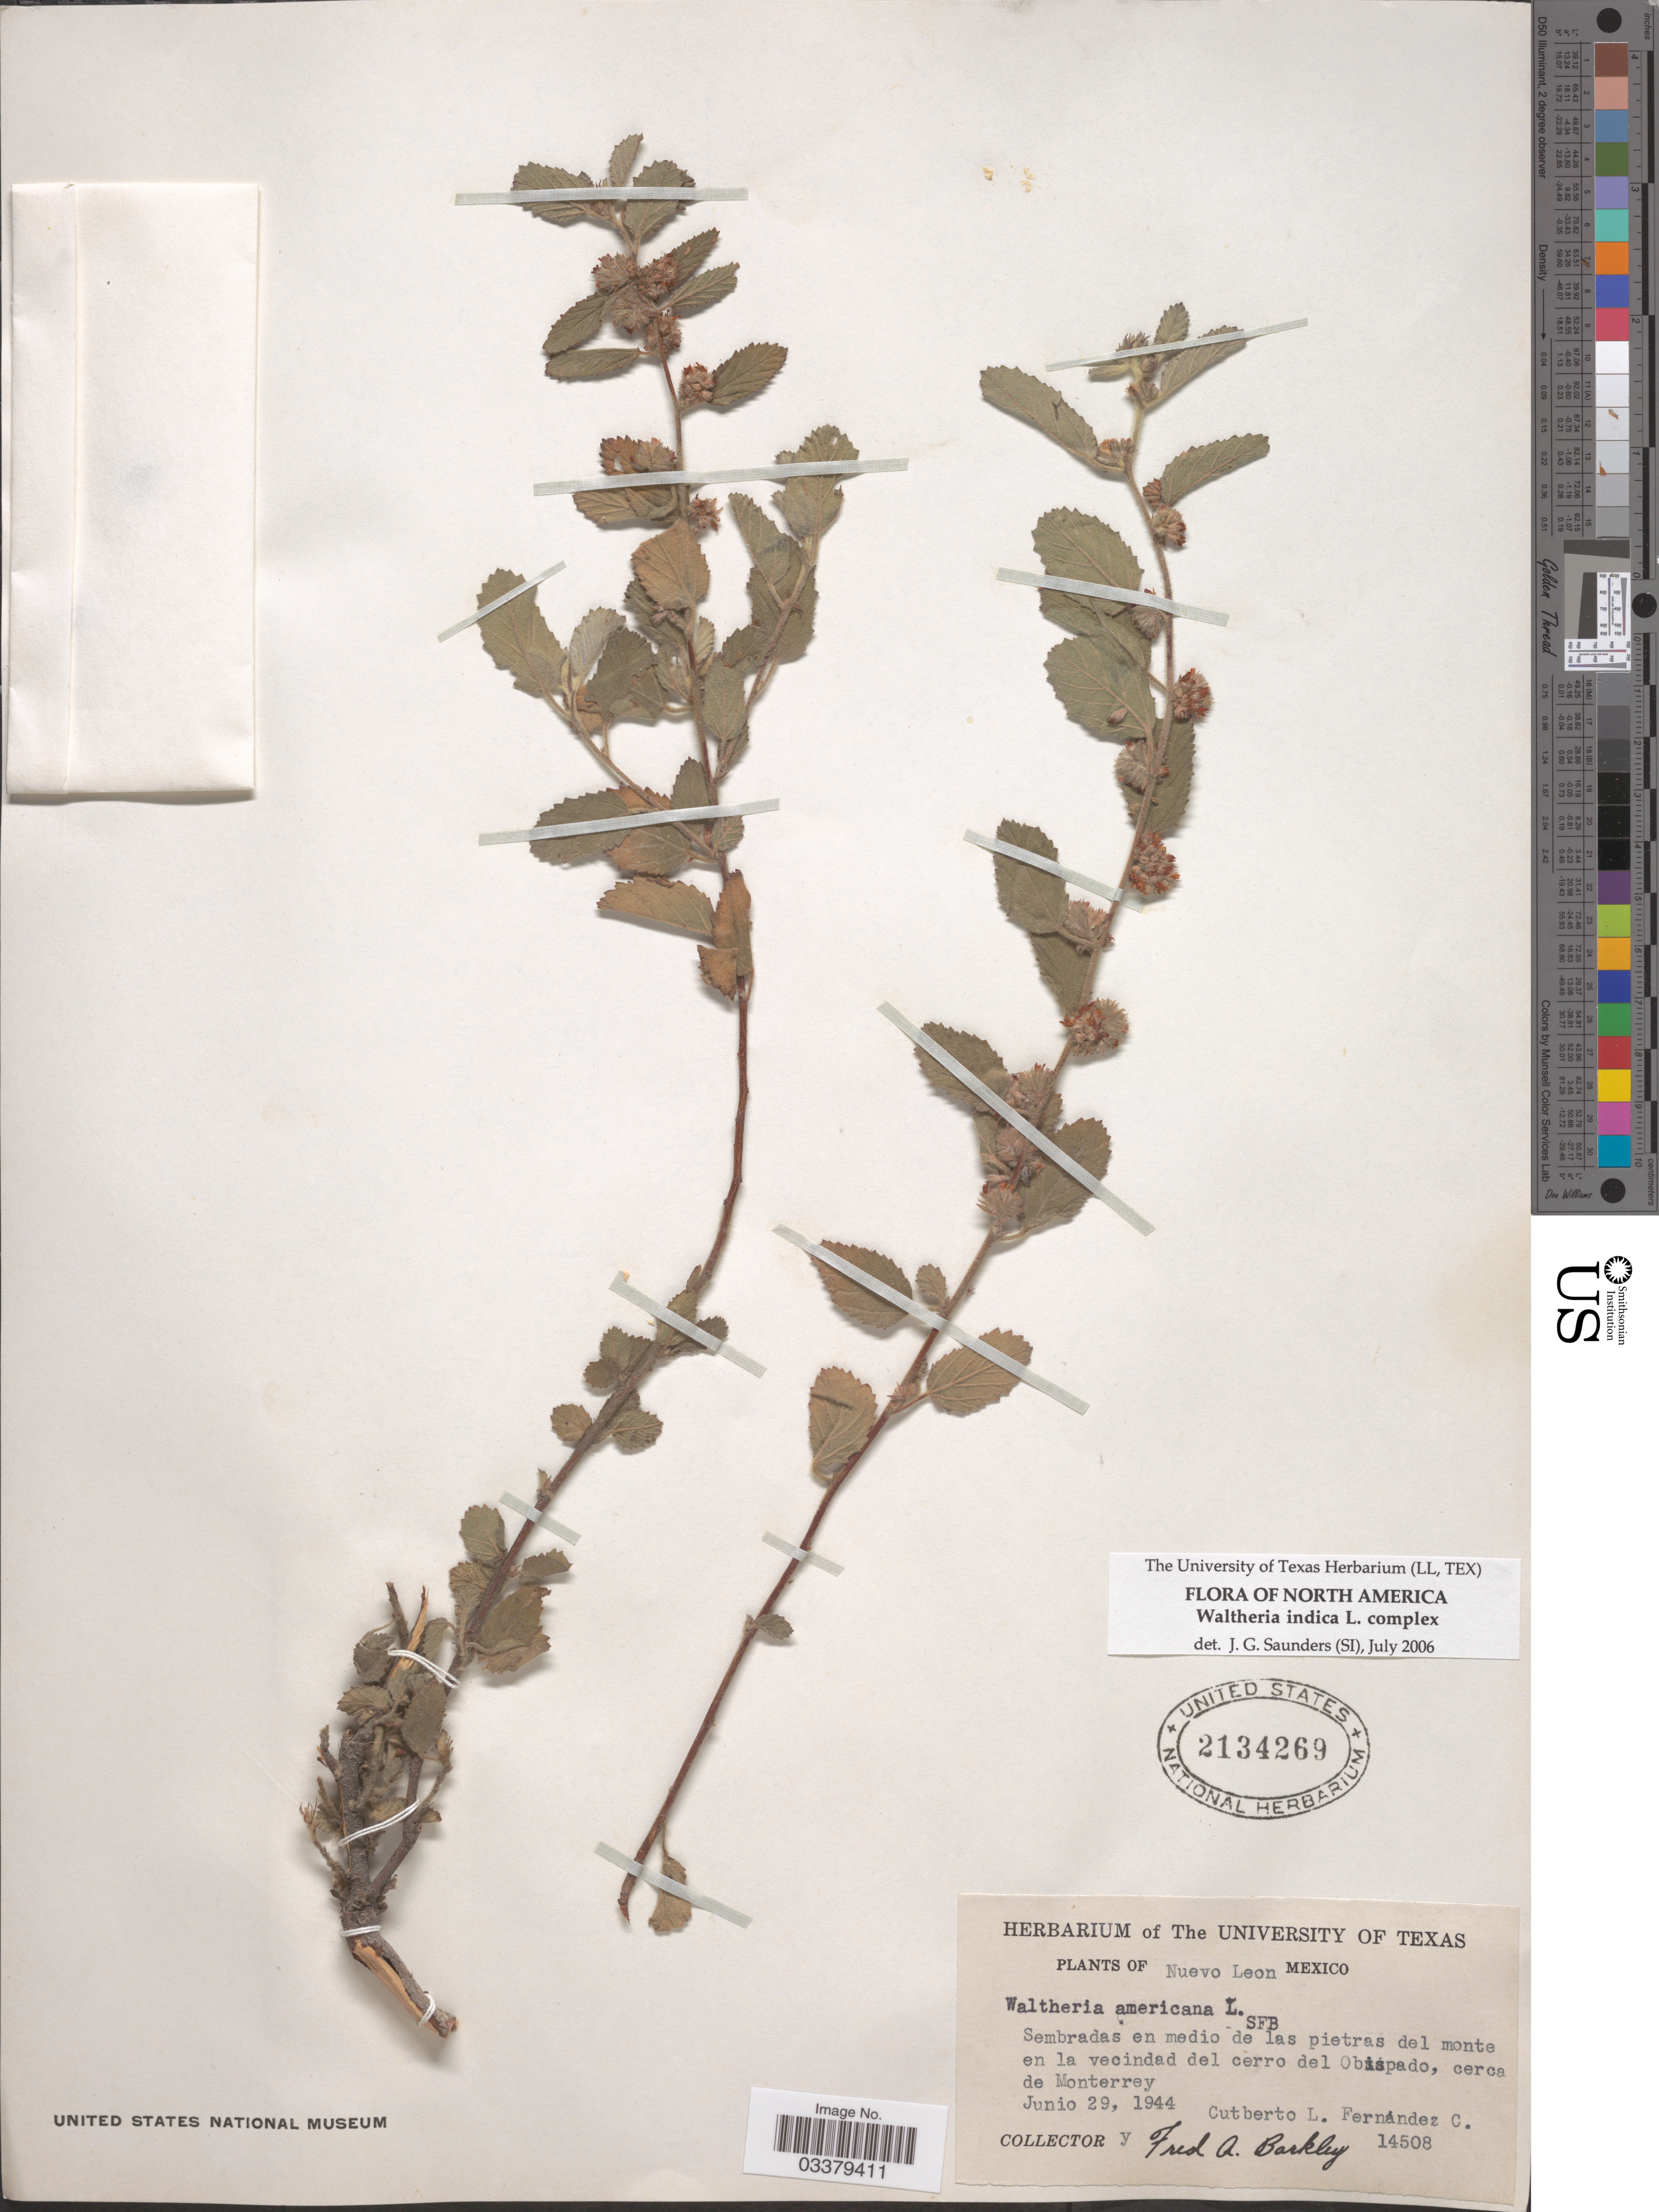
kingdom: Plantae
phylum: Tracheophyta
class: Magnoliopsida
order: Malvales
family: Malvaceae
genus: Waltheria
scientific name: Waltheria indica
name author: L.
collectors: C. L. Fernández C. & F. A. Barkley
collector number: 14508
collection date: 1944-06-29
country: Mexico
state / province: Nuevo León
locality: Sembradas en medio de las pietras del monte en la vecindad del cerro del Obispado, cerca de Monterrey.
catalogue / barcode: US 2134269